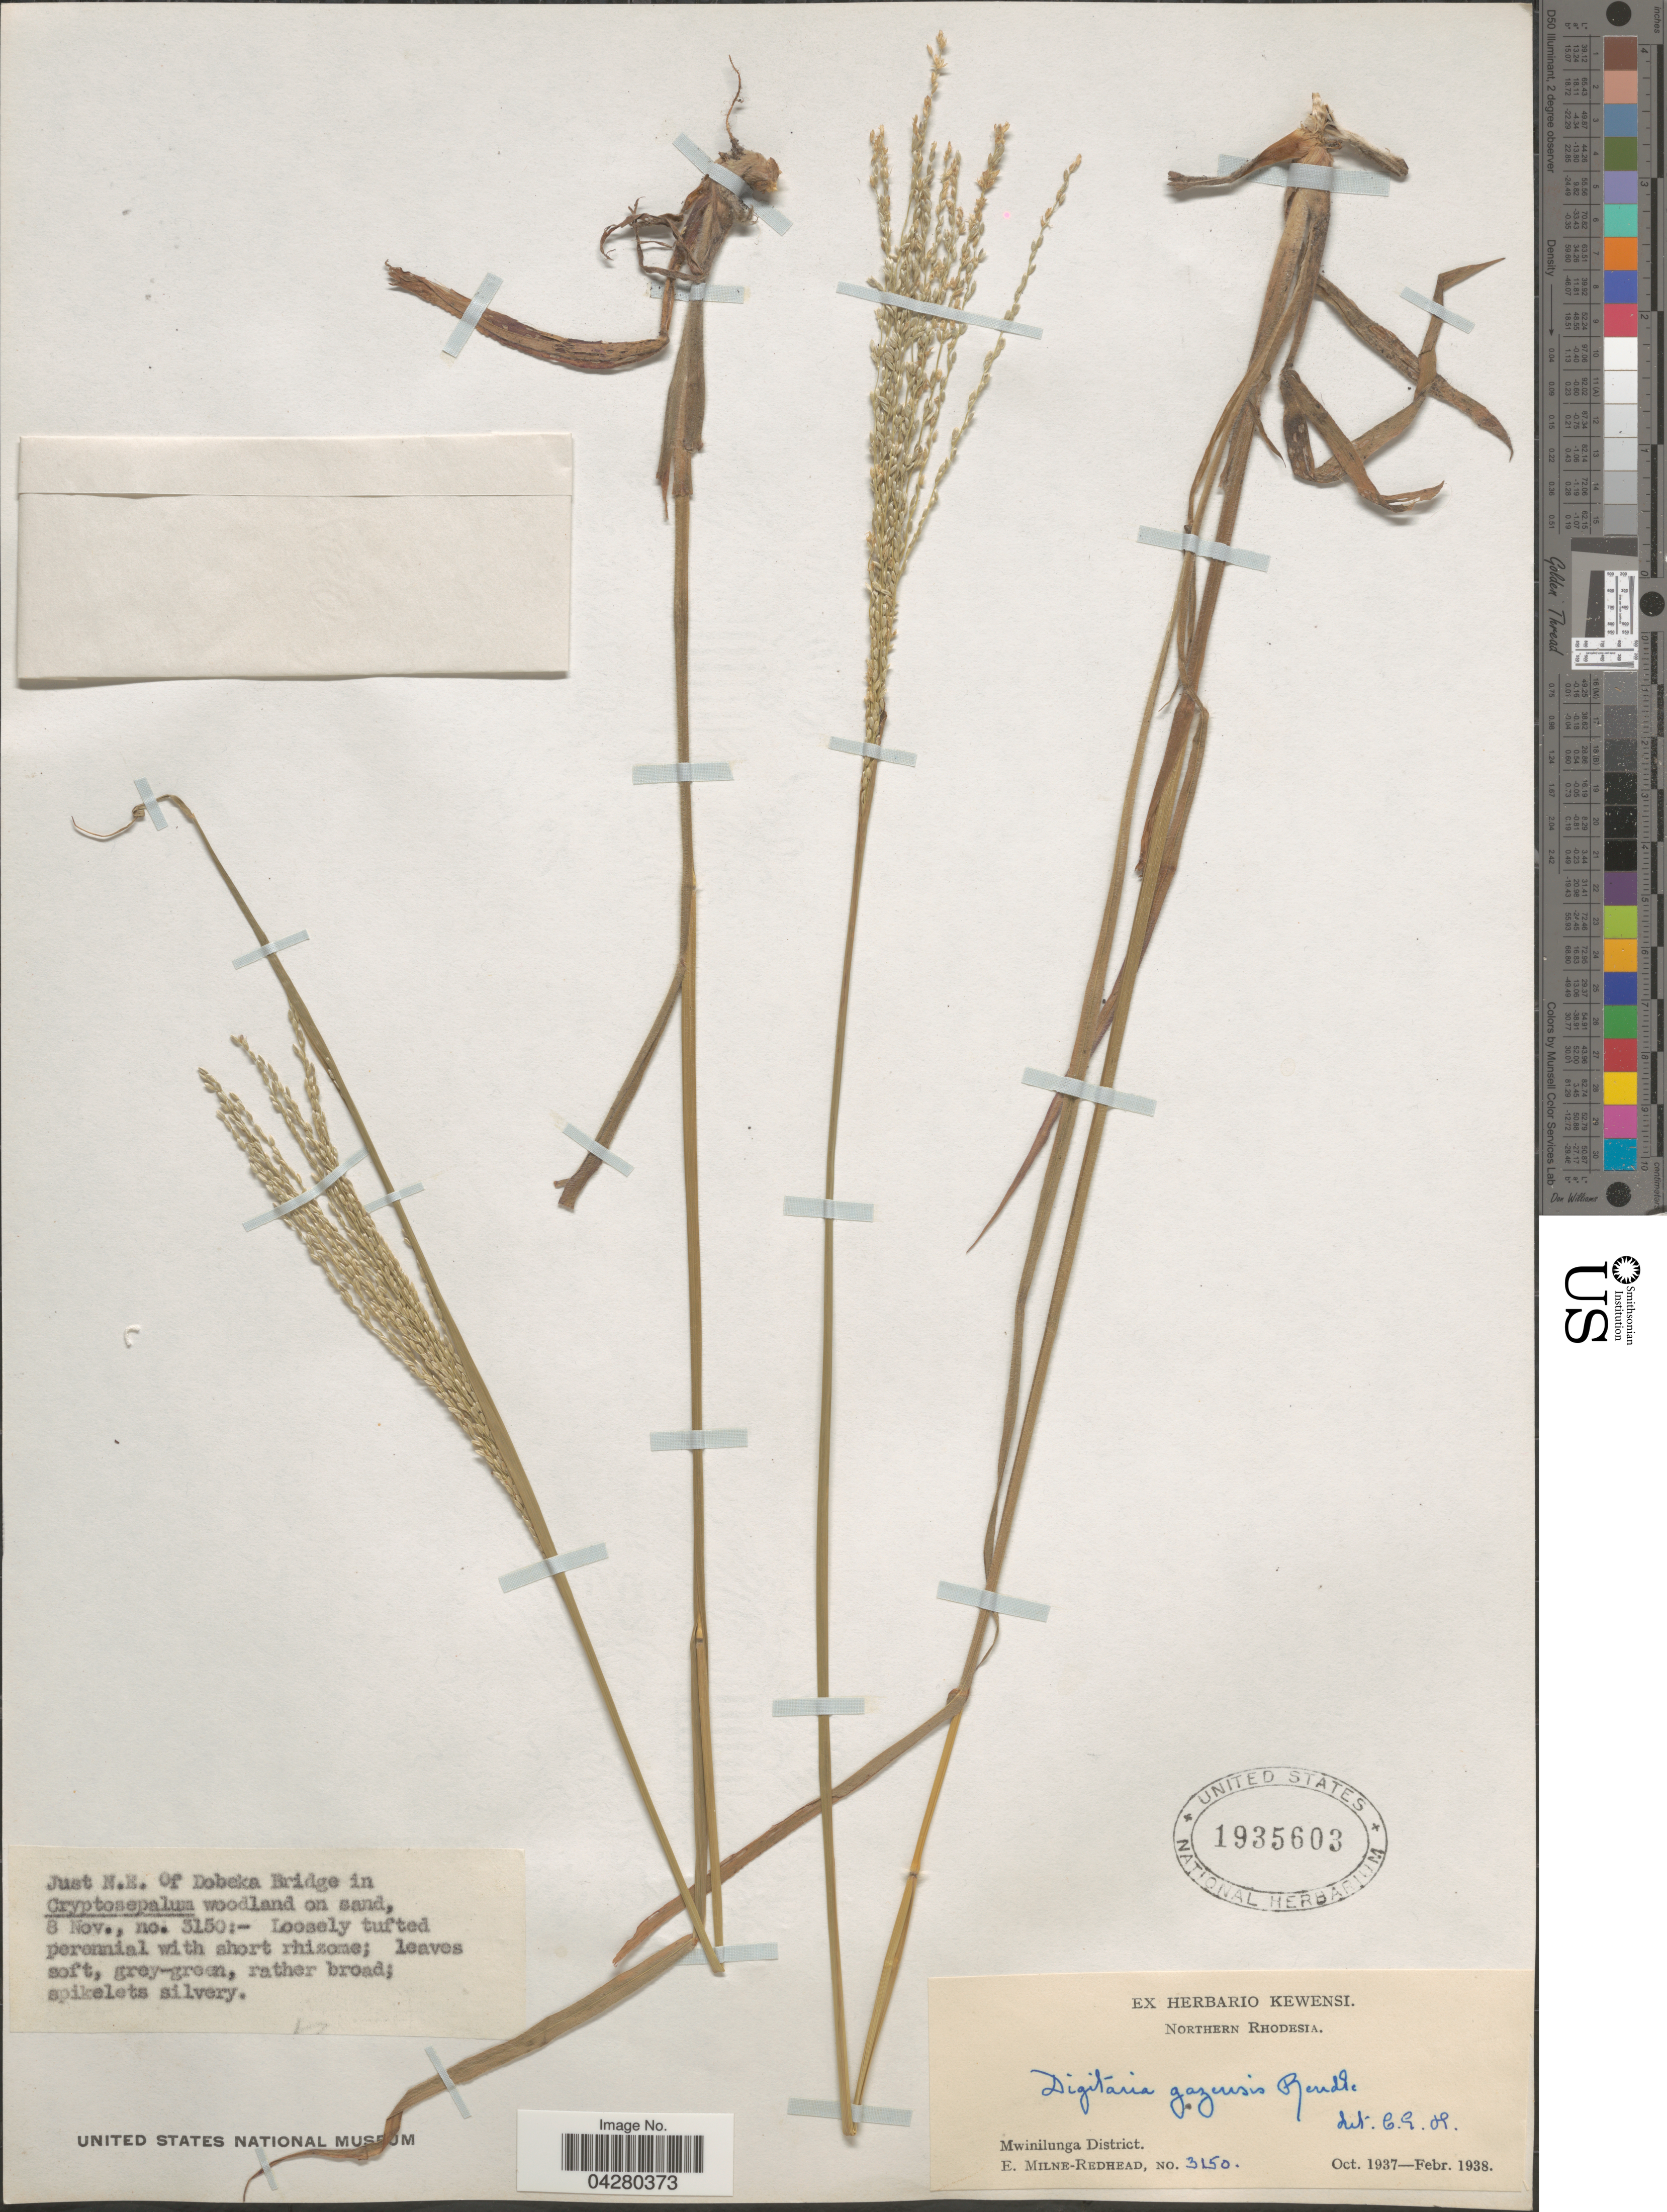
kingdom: Plantae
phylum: Tracheophyta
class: Liliopsida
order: Poales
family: Poaceae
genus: Digitaria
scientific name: Digitaria gazensis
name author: Rendle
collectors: E. W. Milne-Redhead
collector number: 3150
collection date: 1937-11-08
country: Zambia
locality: Northern Rhodesia. Mwinilunga District. Just N. E. of Dobeka Bridge.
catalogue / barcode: US 1935603